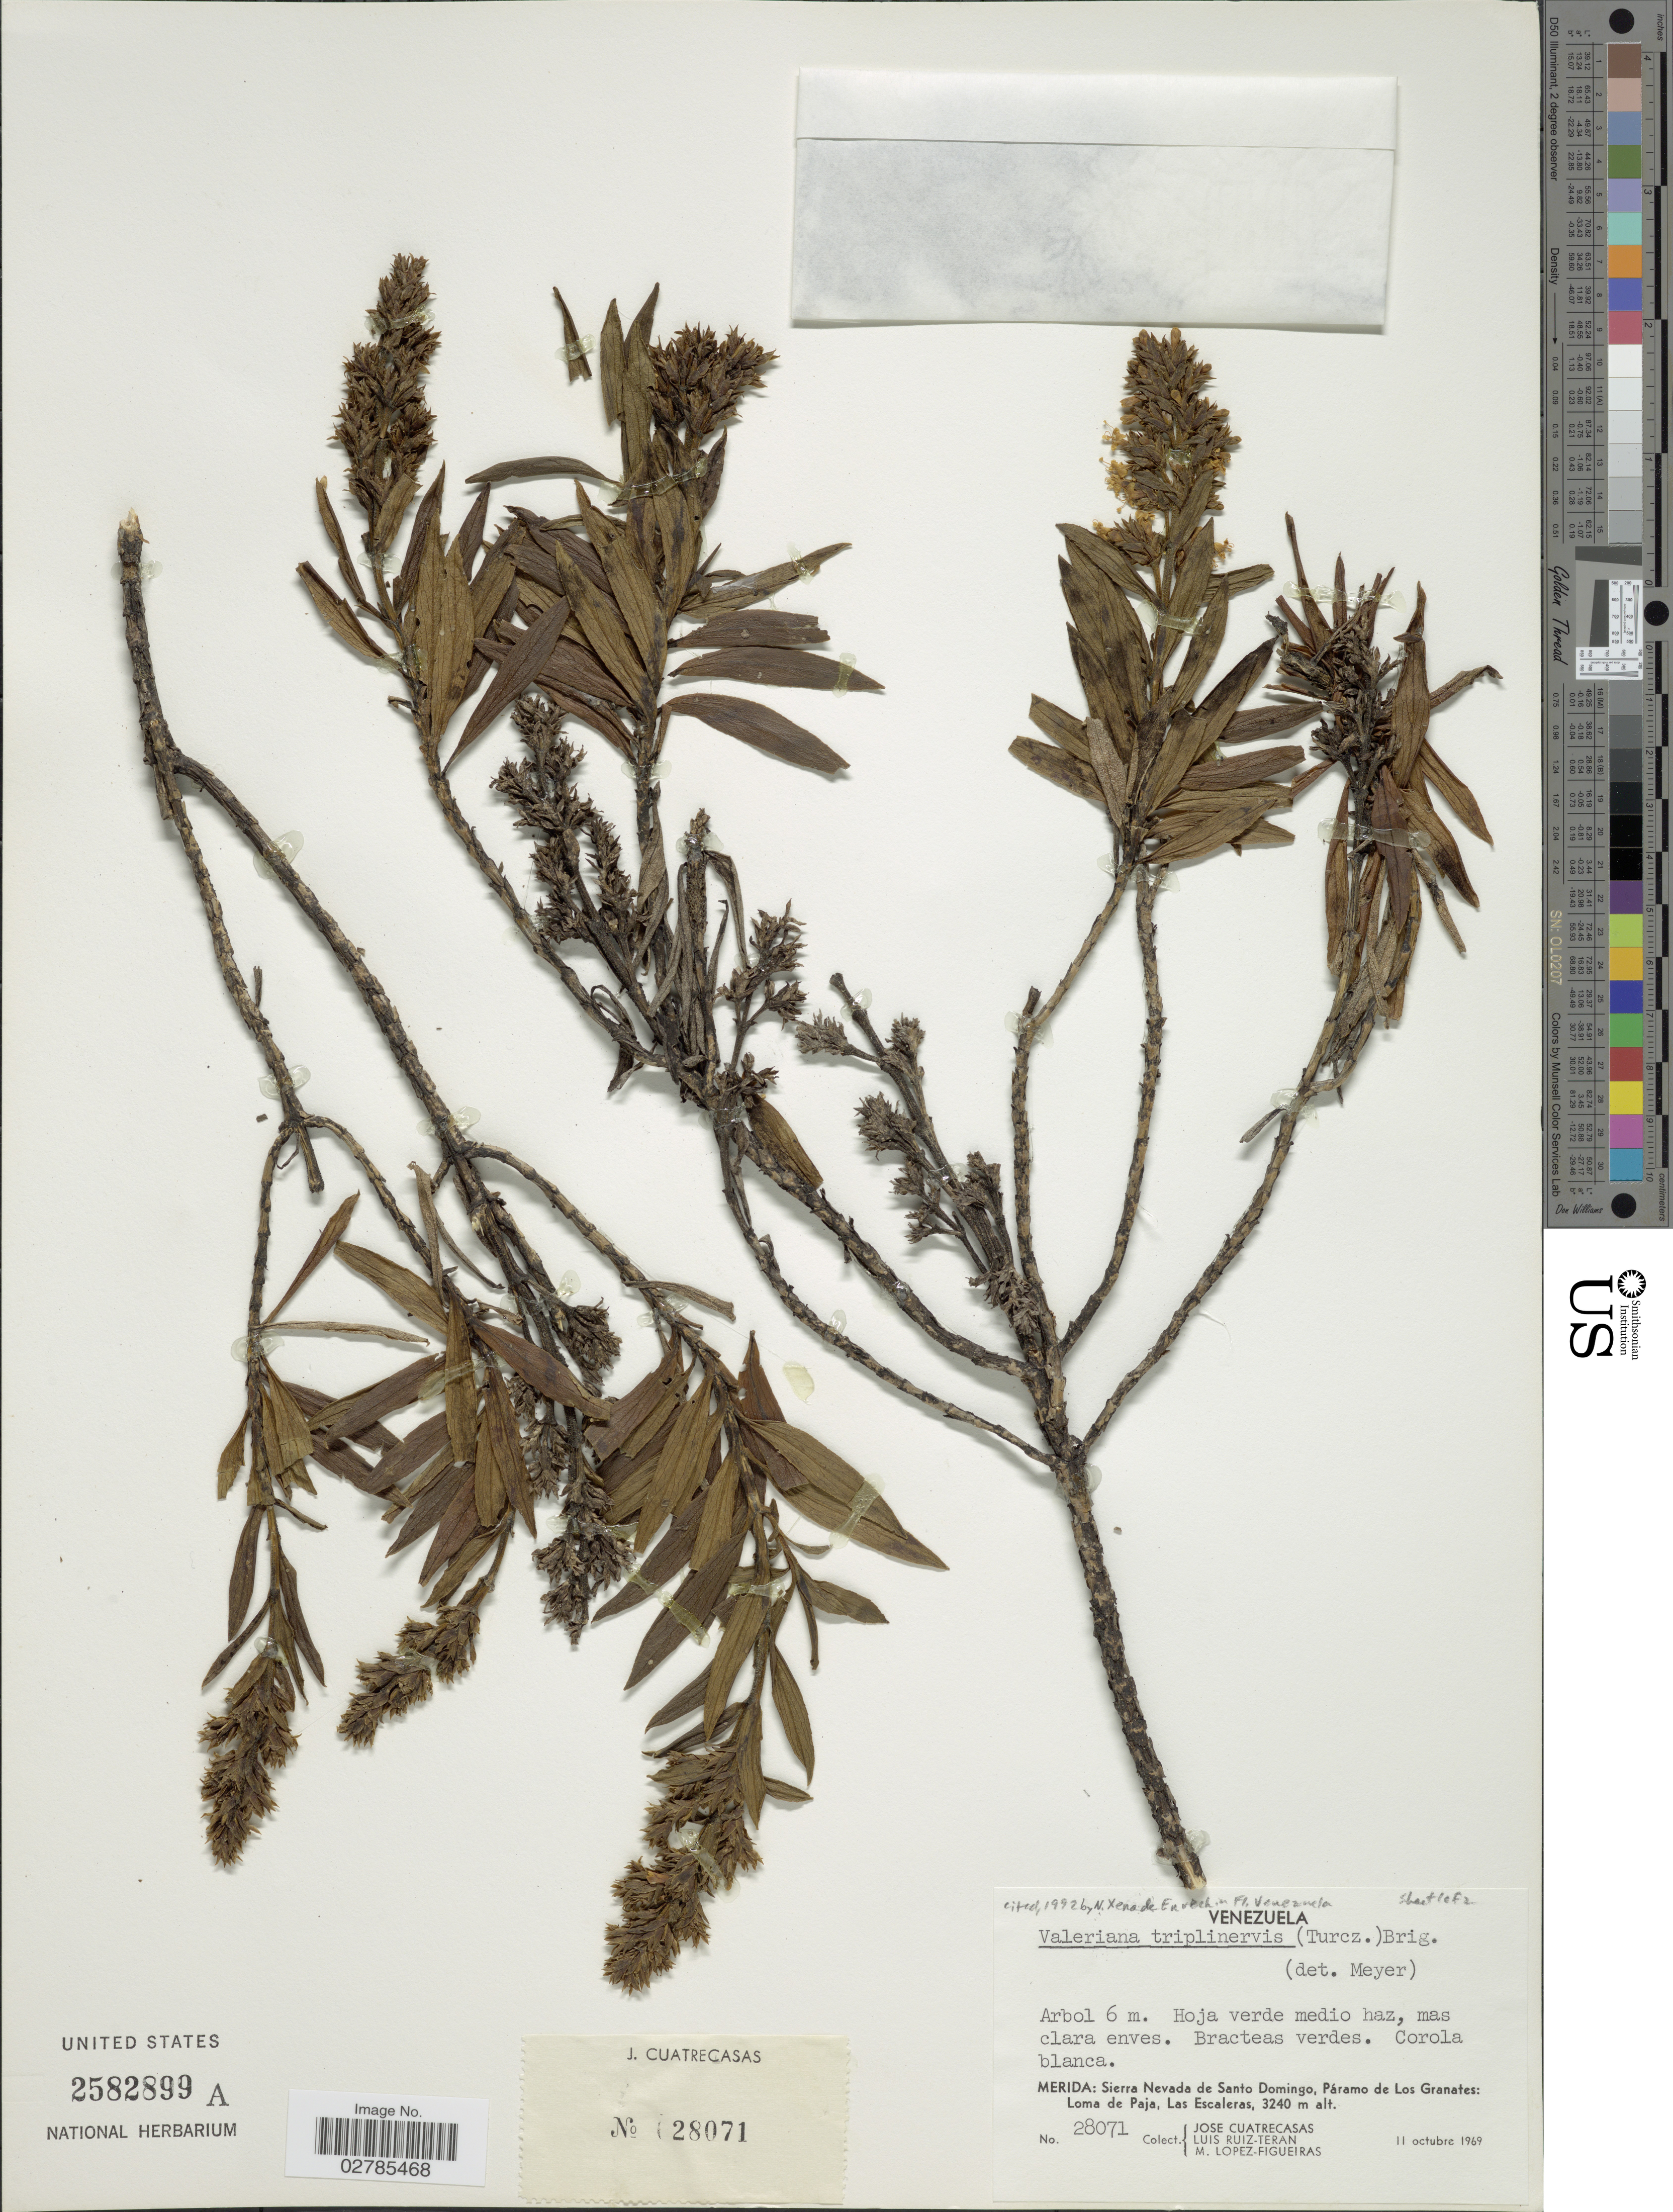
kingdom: Plantae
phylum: Tracheophyta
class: Magnoliopsida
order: Dipsacales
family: Caprifoliaceae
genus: Valeriana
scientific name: Valeriana triplinervis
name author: (Turcz.) Briq.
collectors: J. Cuatrecasas, L. E. Ruíz-Terán & M. López Figueiras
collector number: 28071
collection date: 1969-10-11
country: Venezuela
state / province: Mérida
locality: Sierra Nevada de Santo Domingo, Páramo de Los Granates: Loma de Paja, Las Escaleras.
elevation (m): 3240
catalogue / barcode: US 2582899A